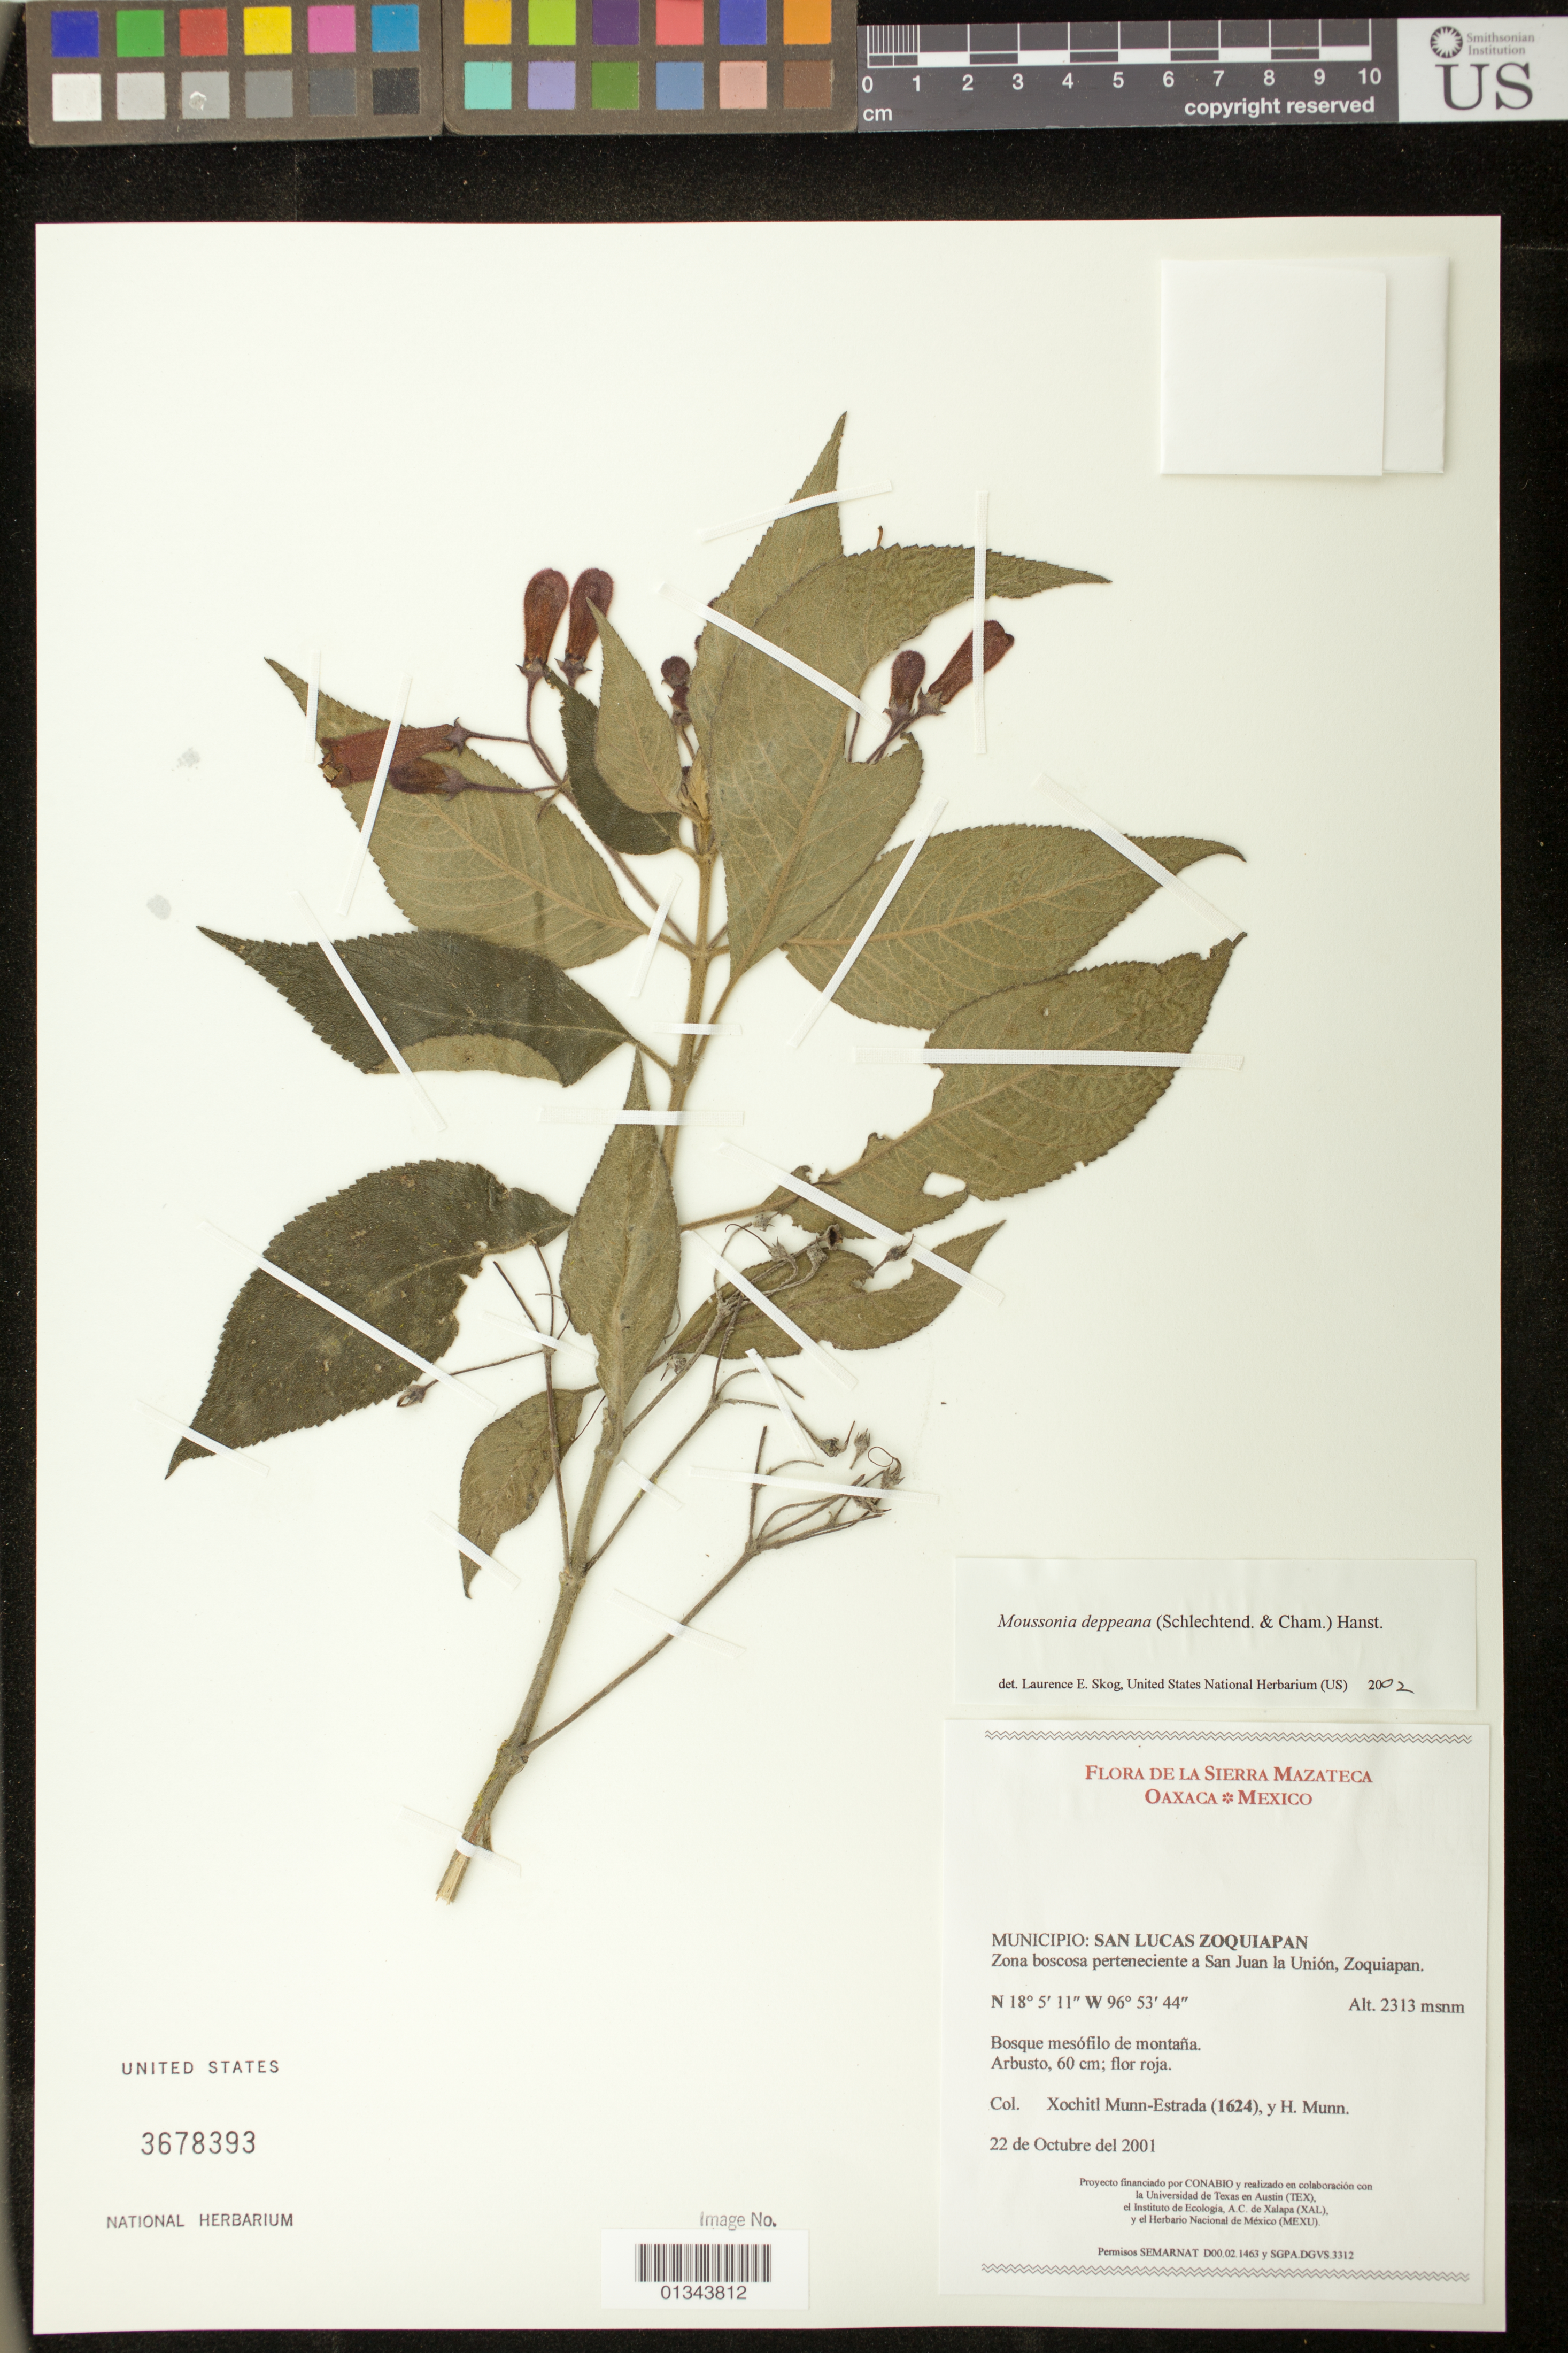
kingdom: Plantae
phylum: Tracheophyta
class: Magnoliopsida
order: Lamiales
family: Gesneriaceae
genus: Moussonia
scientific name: Moussonia deppeana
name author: (Schltdl. & Cham.) Klotzsch ex Hanst.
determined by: Skog, Laurence E.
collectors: X. Munn-Estrada & H. Munn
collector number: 1624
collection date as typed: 22 de Octubre del 2001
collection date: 2001-10-22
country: Mexico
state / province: Oaxaca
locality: San Lucas Zoquiapan, Zona boscosa perteneciente a San Juan la Union, Zoquiapan.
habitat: Bosque mesofilo de montana.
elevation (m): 2313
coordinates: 18 05 11 N, 96 53 44 W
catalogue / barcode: US 3678393